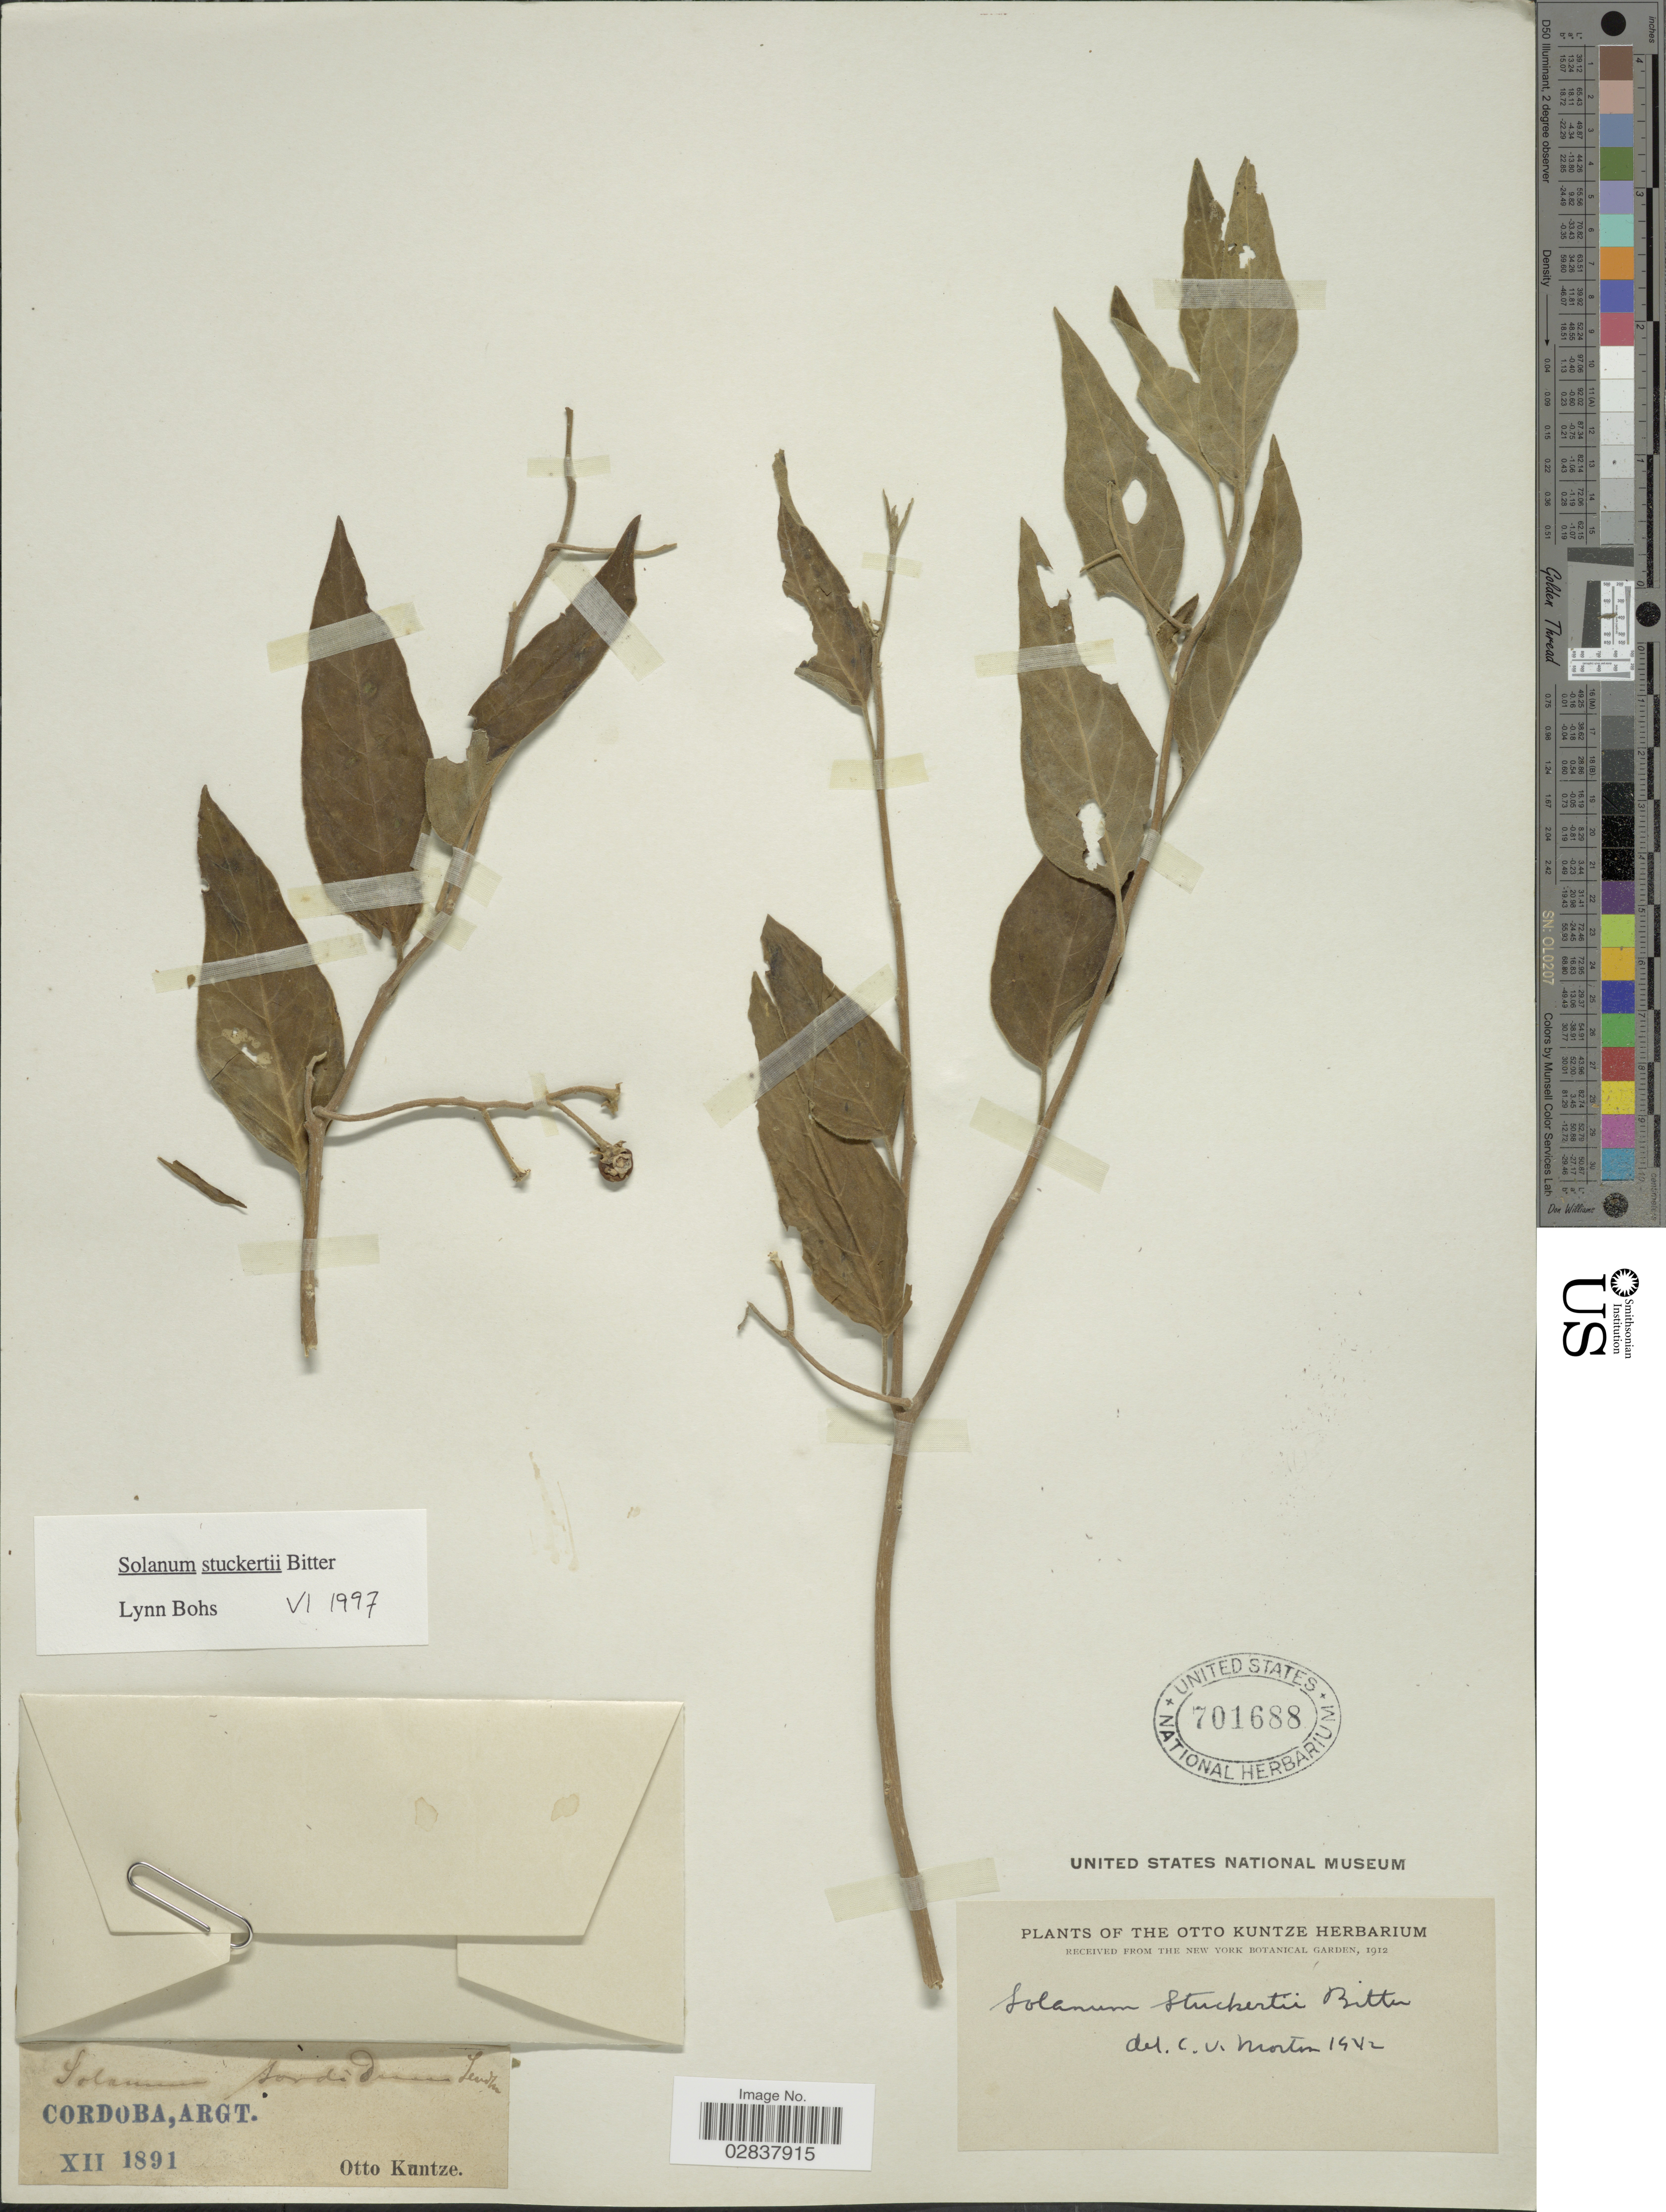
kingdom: Plantae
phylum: Tracheophyta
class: Magnoliopsida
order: Solanales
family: Solanaceae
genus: Solanum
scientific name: Solanum stuckertii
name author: Bitter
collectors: C.E.O. Kuntze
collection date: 1891-12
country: Argentina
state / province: Cordoba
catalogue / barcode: US 701688